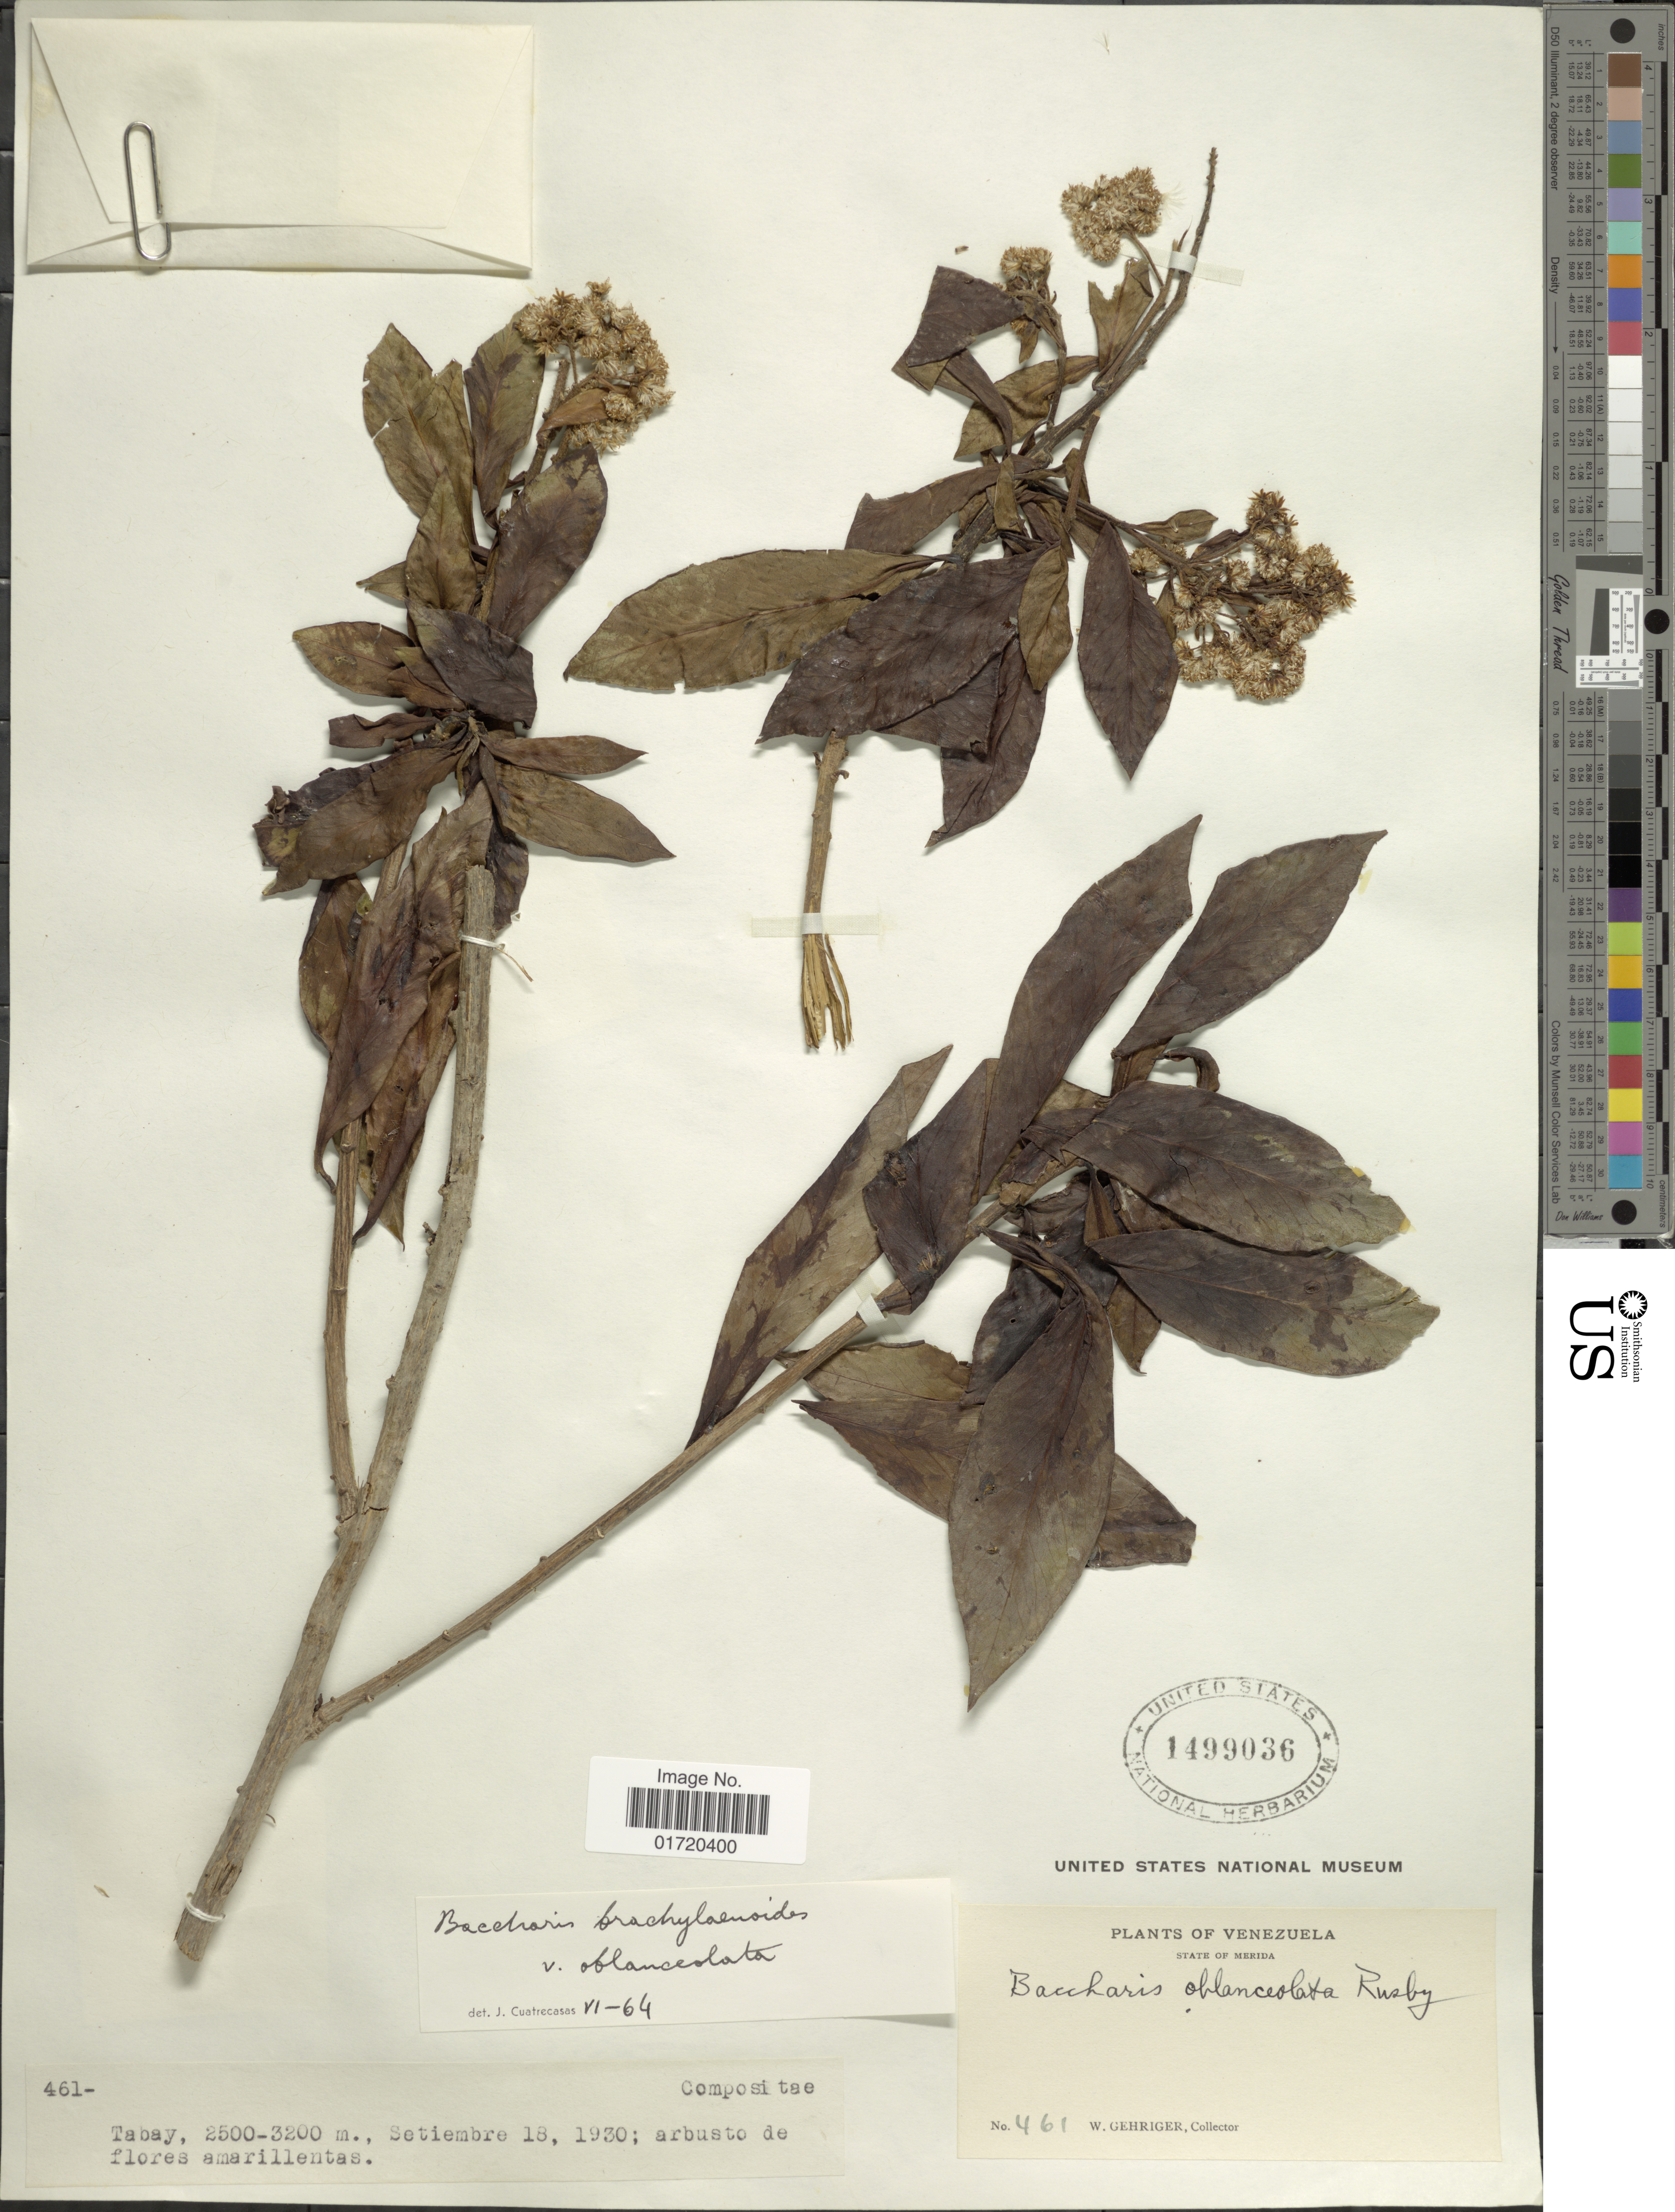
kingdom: Plantae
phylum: Tracheophyta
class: Magnoliopsida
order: Asterales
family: Asteraceae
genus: Baccharis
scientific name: Baccharis brachylaenoides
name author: DC.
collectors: W. Gehriger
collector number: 461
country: Venezuela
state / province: Mérida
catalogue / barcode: US 1499036